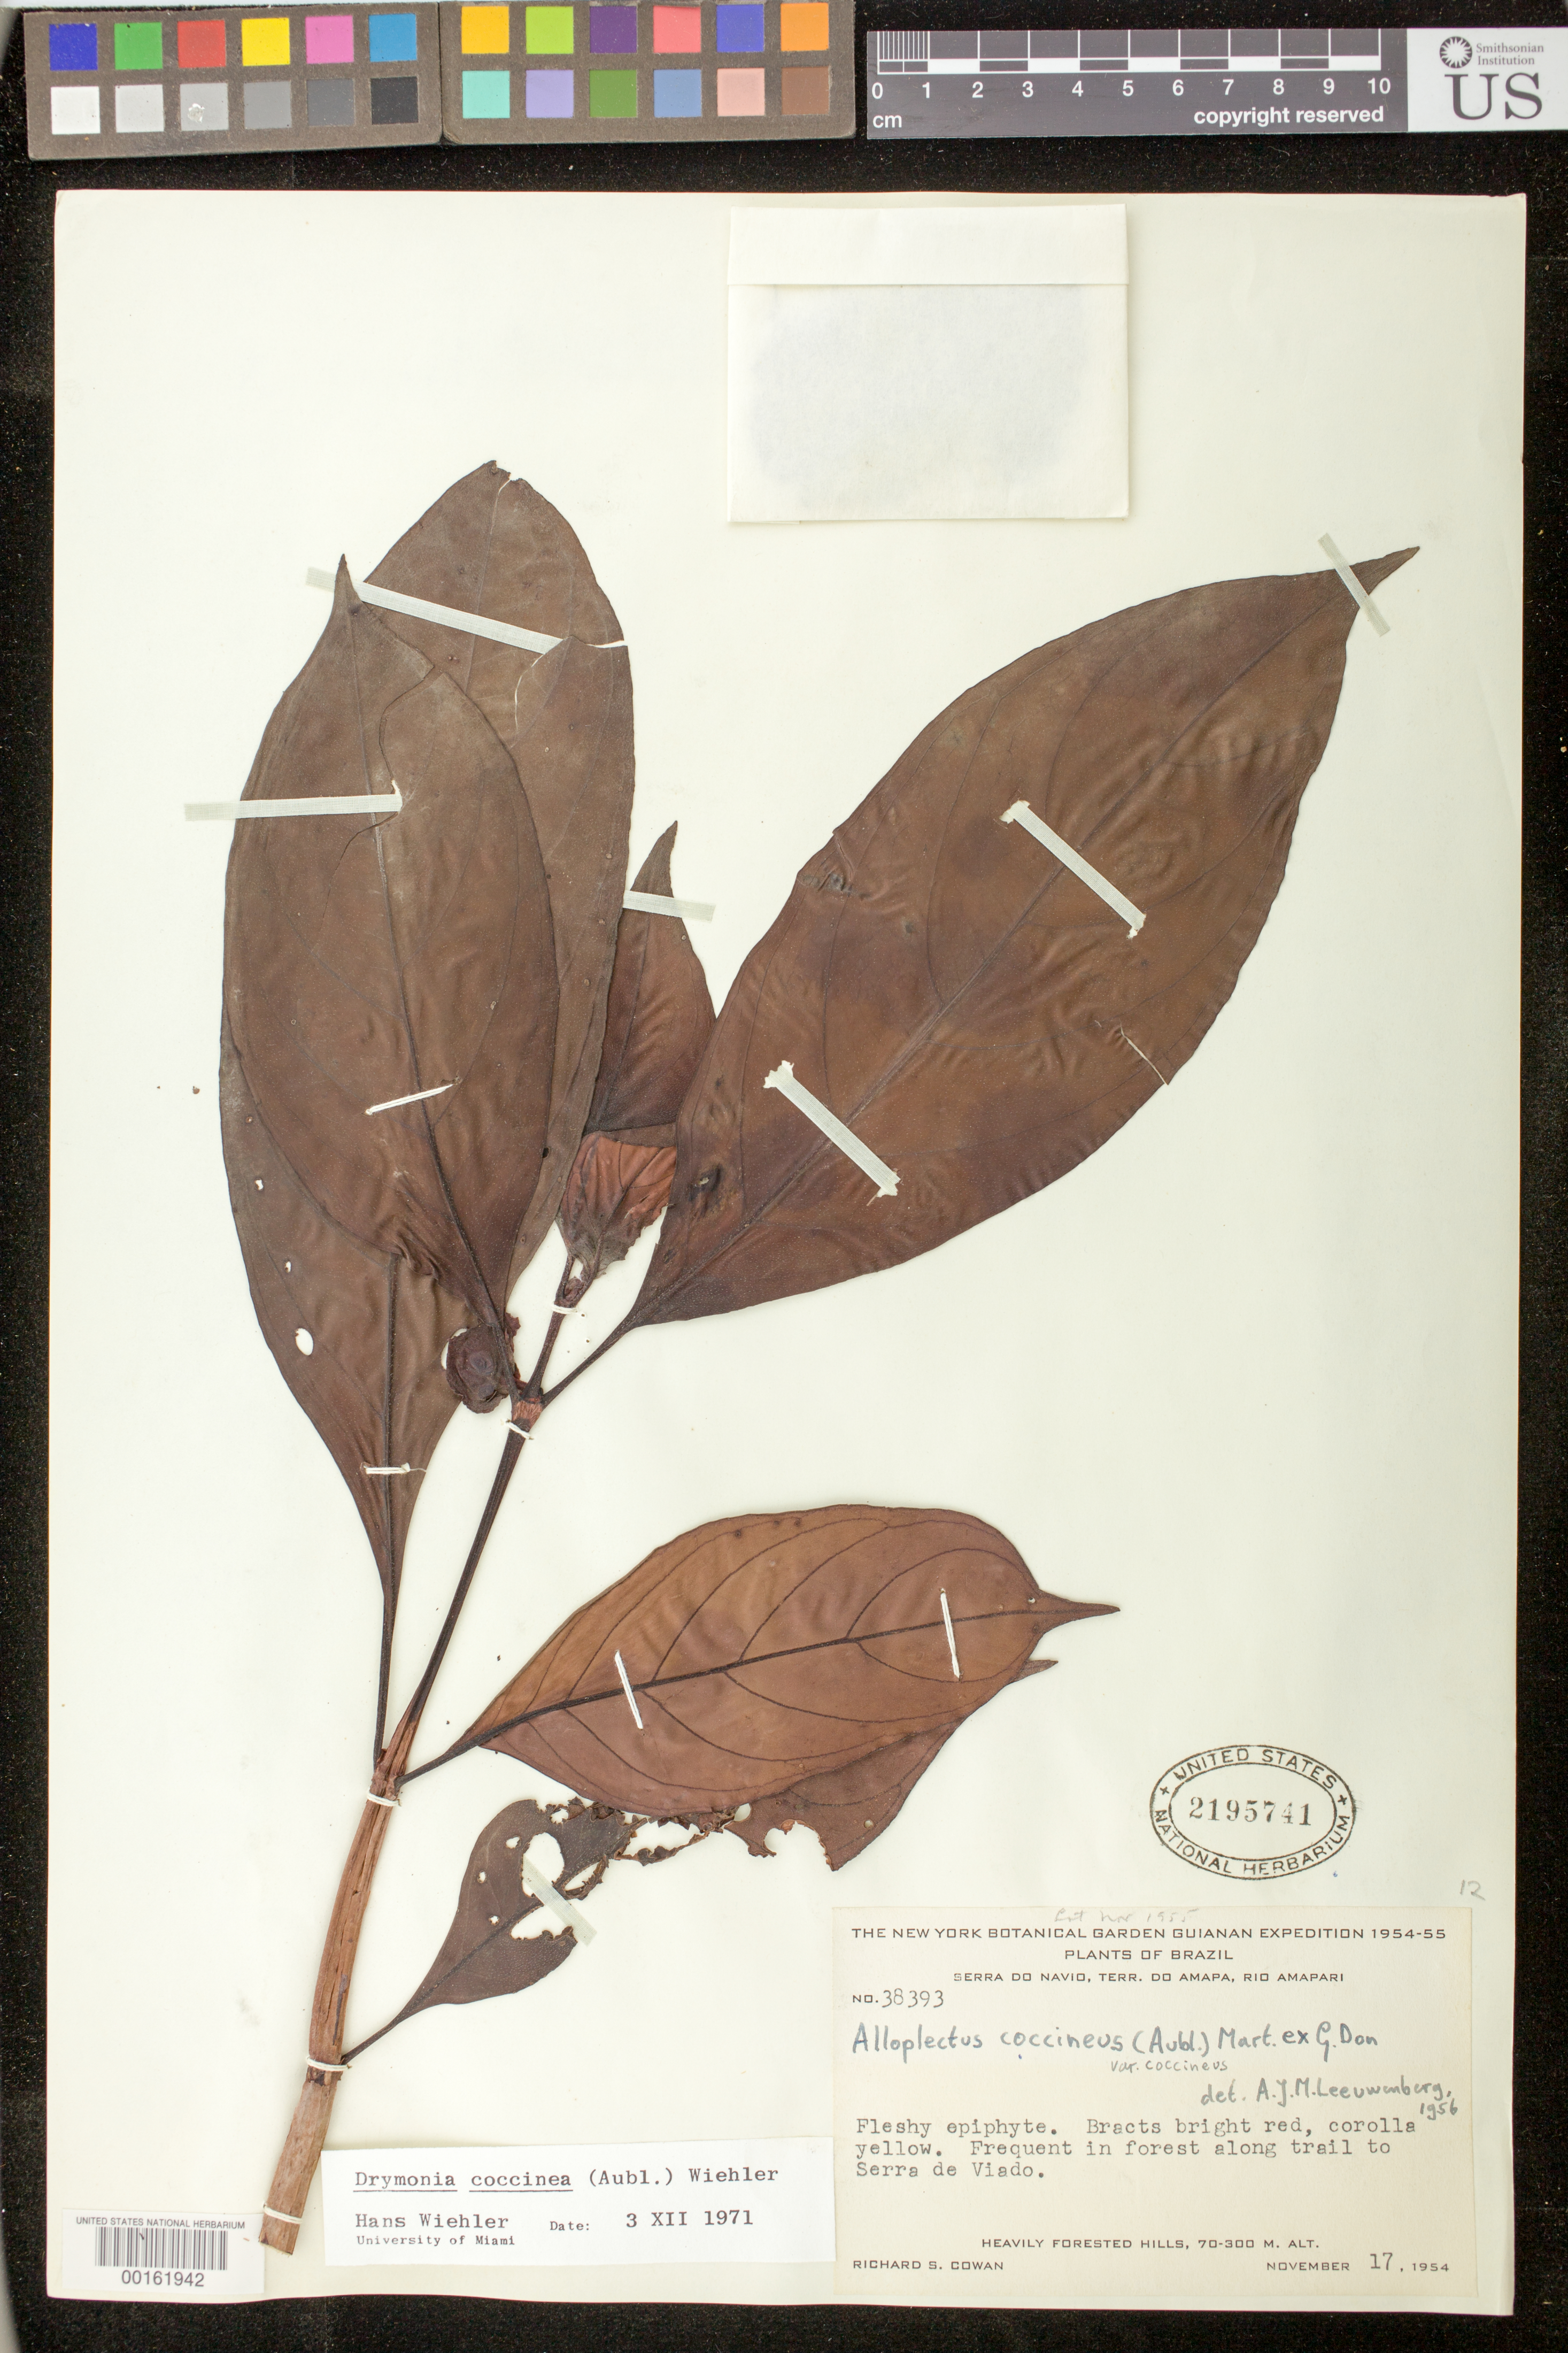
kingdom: Plantae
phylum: Tracheophyta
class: Magnoliopsida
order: Lamiales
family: Gesneriaceae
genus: Drymonia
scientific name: Drymonia coccinea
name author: (Aubl.) Wiehler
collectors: R. S. Cowan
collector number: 38393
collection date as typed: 17 Nov 1954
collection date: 1954-11-17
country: Brazil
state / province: Amapá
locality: Serra do Navio, Rio Amapari, frequent in forest along trail to Serra de Viado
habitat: Heavily forested hills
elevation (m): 70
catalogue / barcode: US 2195741